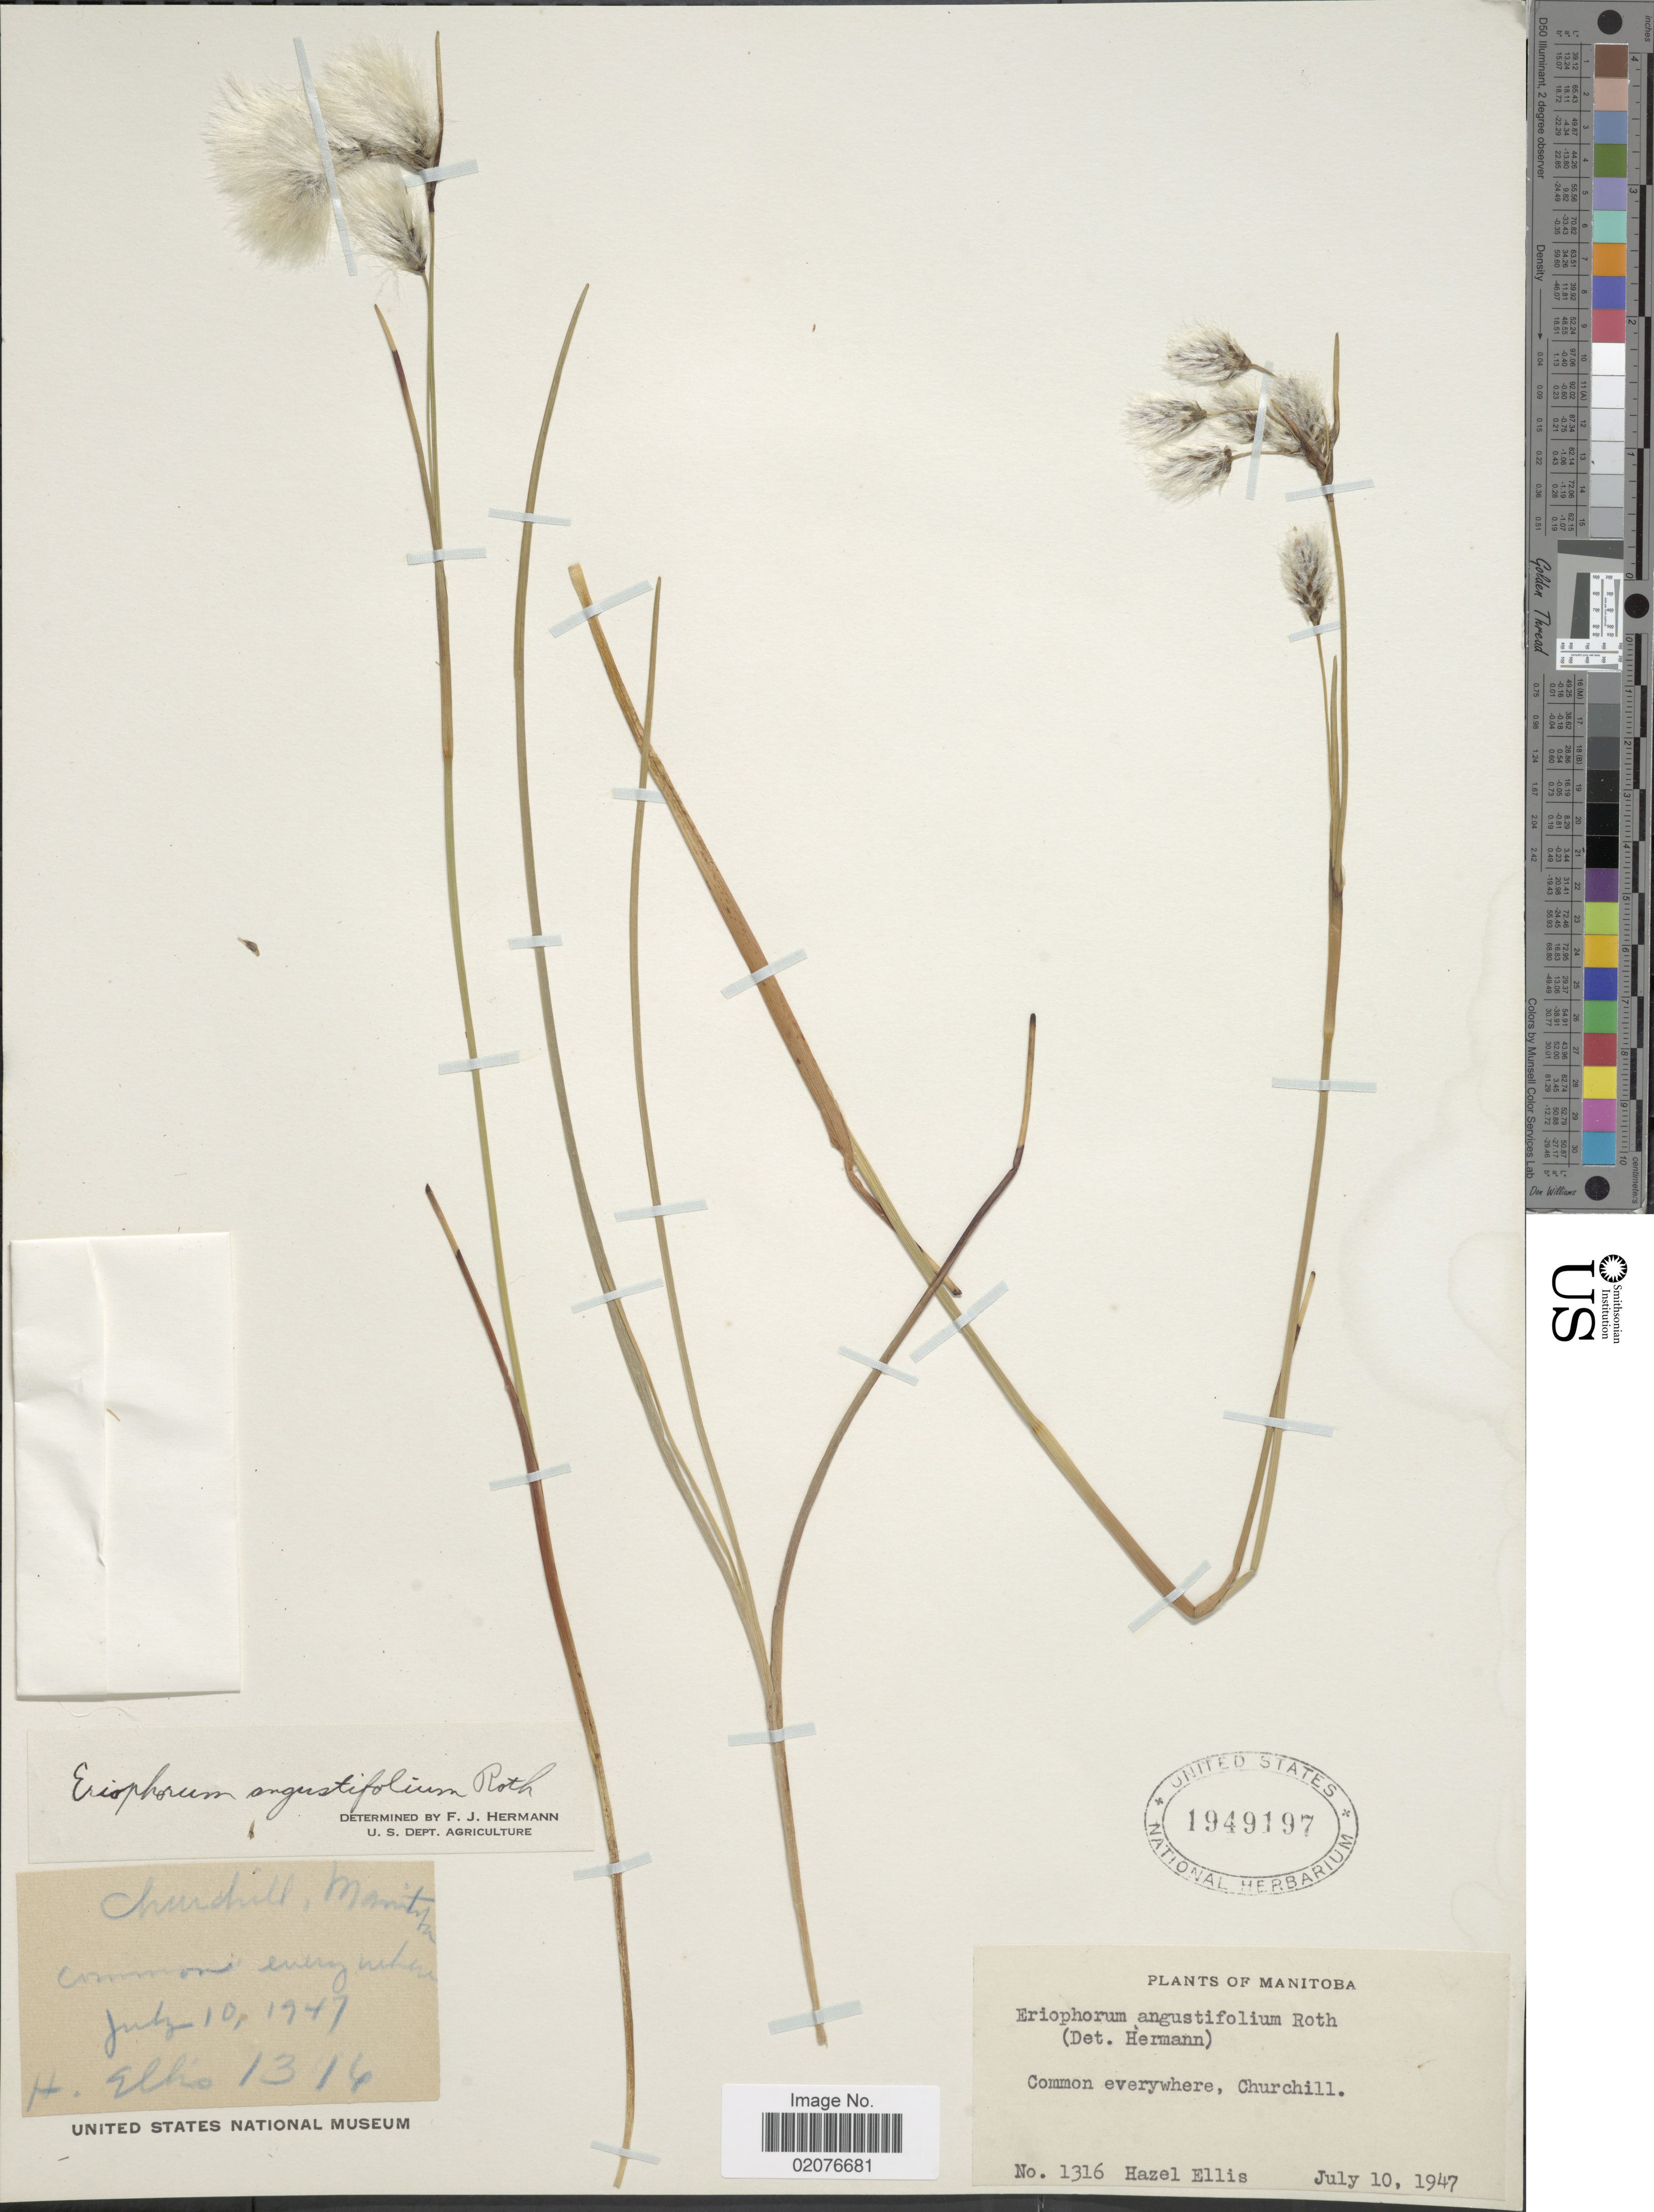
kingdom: Plantae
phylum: Tracheophyta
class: Liliopsida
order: Poales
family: Cyperaceae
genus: Eriophorum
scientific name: Eriophorum angustifolium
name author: Honck.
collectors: H. Ellis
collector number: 1316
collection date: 1947-07-10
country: Canada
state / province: Manitoba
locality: Common everywhere, Churchill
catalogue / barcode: US 1949197